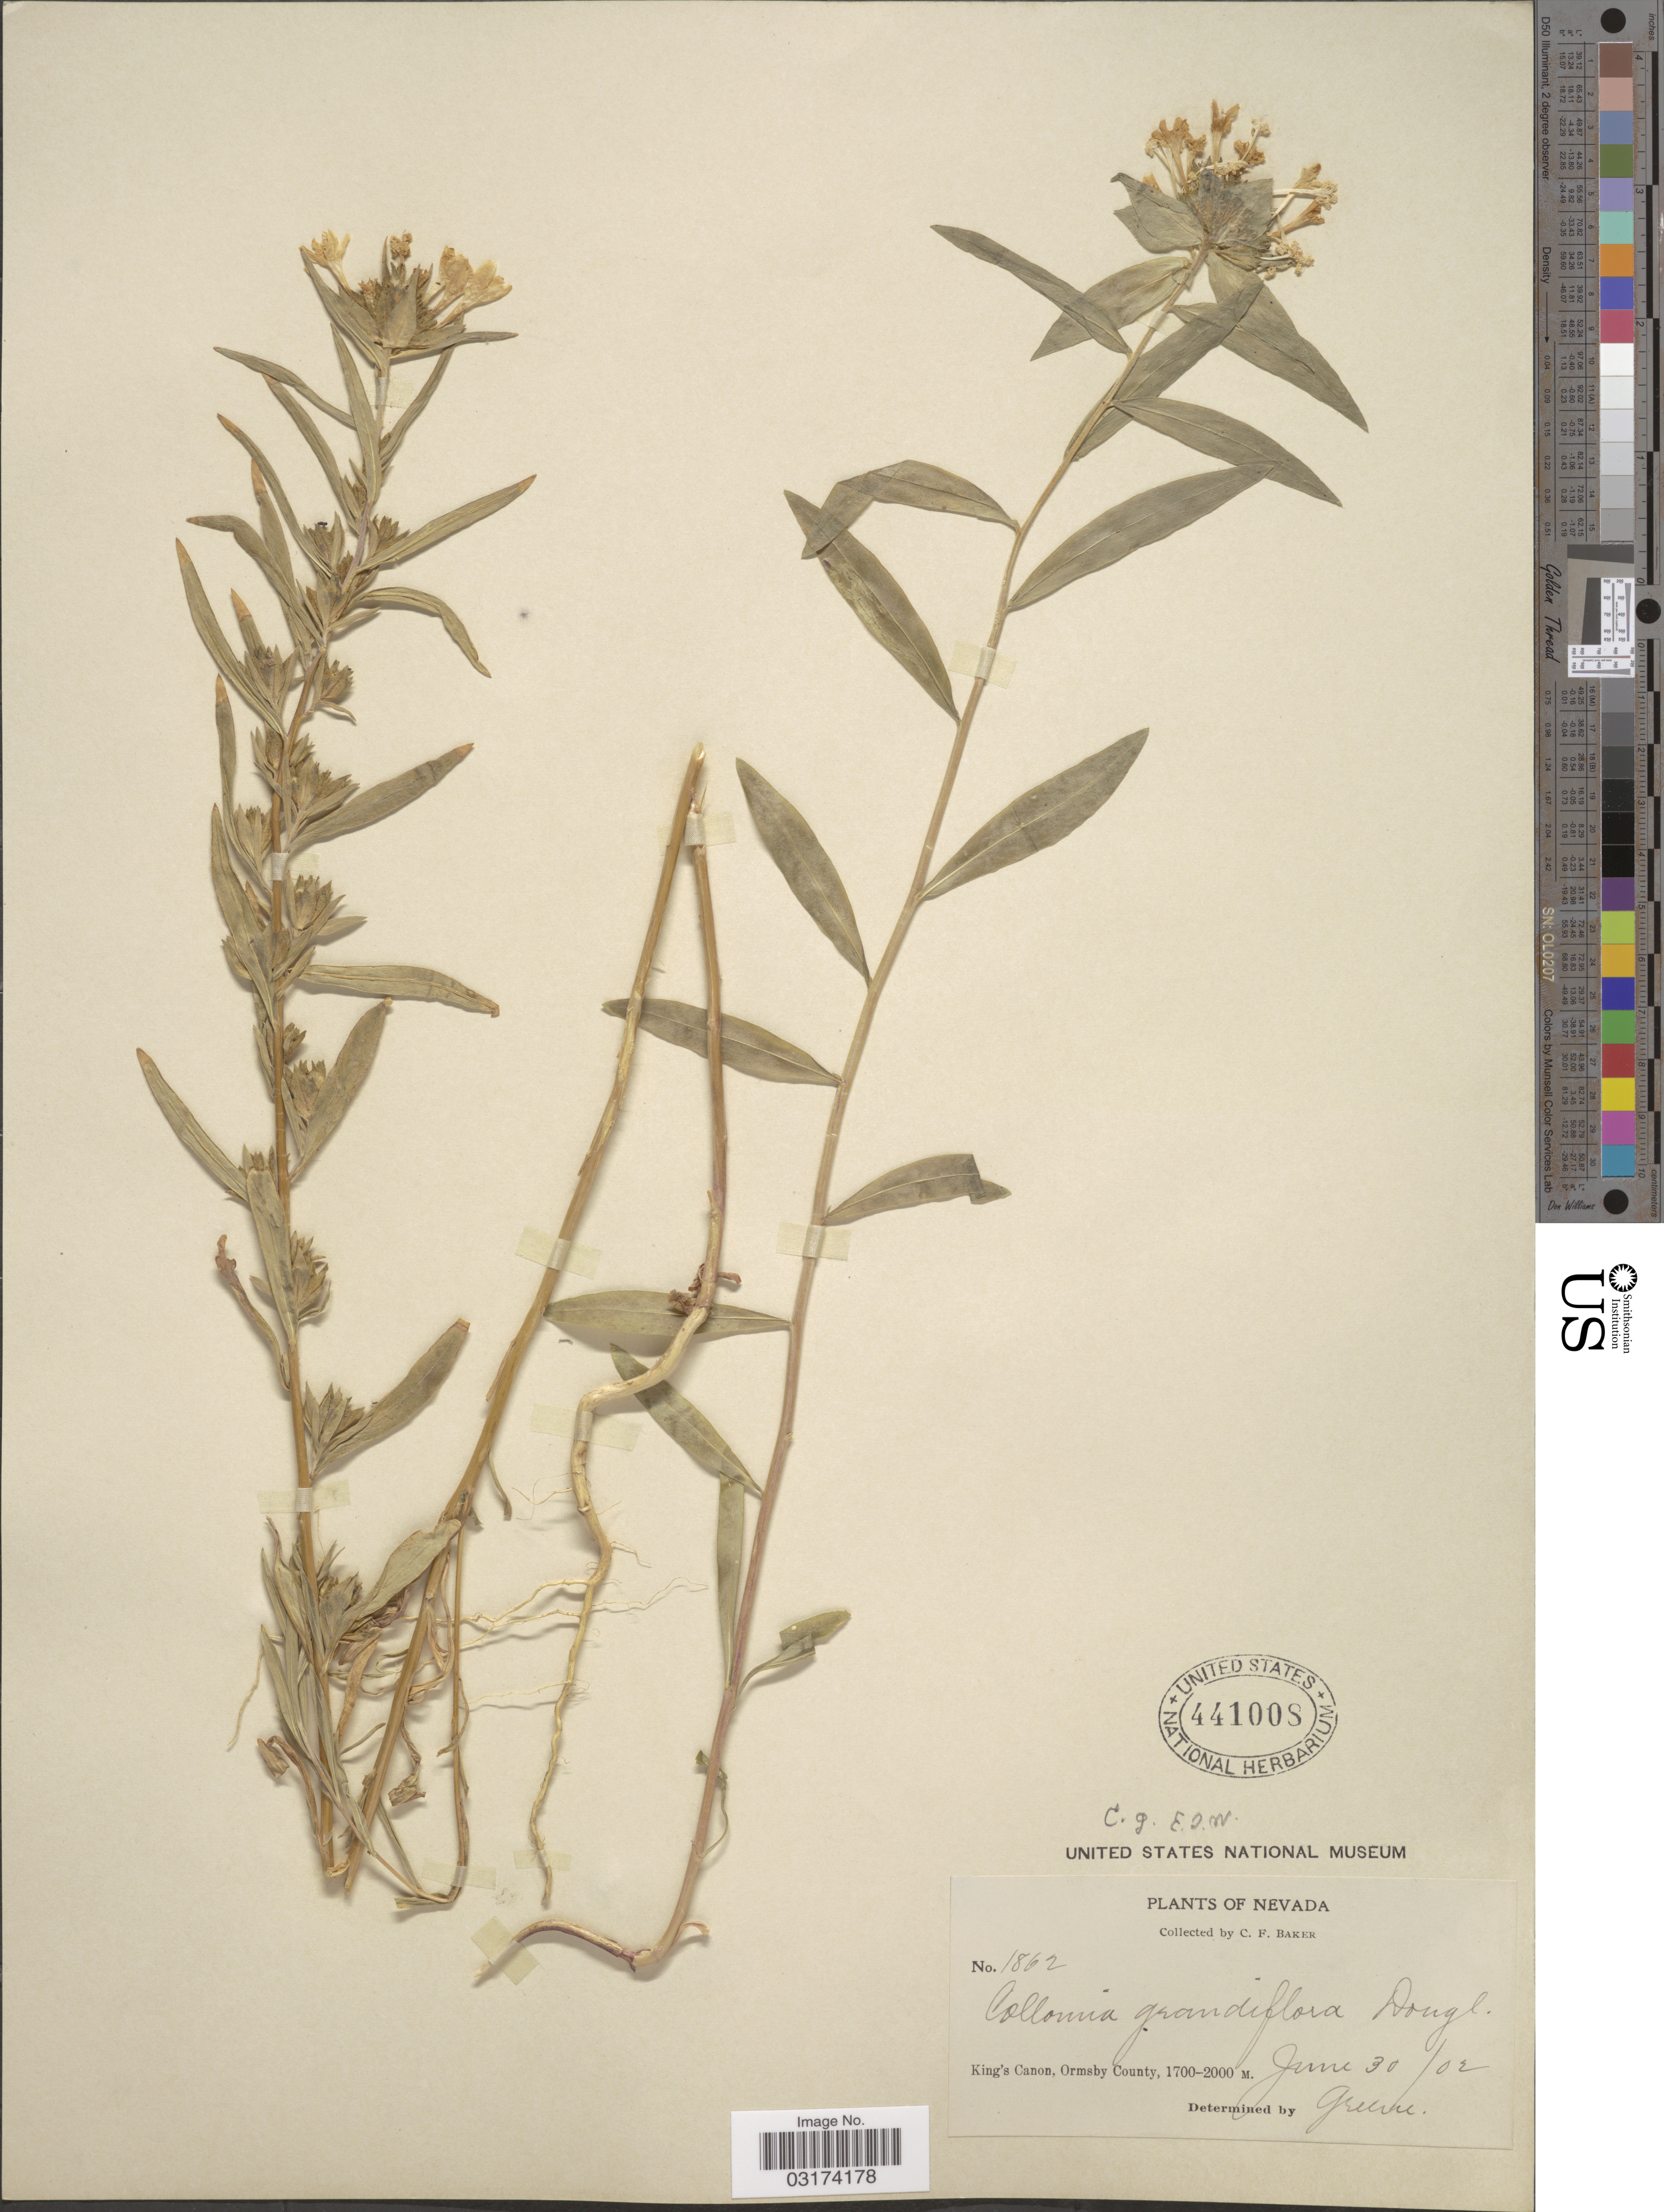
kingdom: Plantae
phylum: Tracheophyta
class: Magnoliopsida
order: Ericales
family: Polemoniaceae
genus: Collomia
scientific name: Collomia grandiflora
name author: Douglas ex Lindl.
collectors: C. F. Baker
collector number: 1862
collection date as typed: Transcribed d/m/y: 30/6/2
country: United States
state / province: Nevada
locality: King's Canyon, Ormsby County.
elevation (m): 1700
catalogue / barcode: US 441008